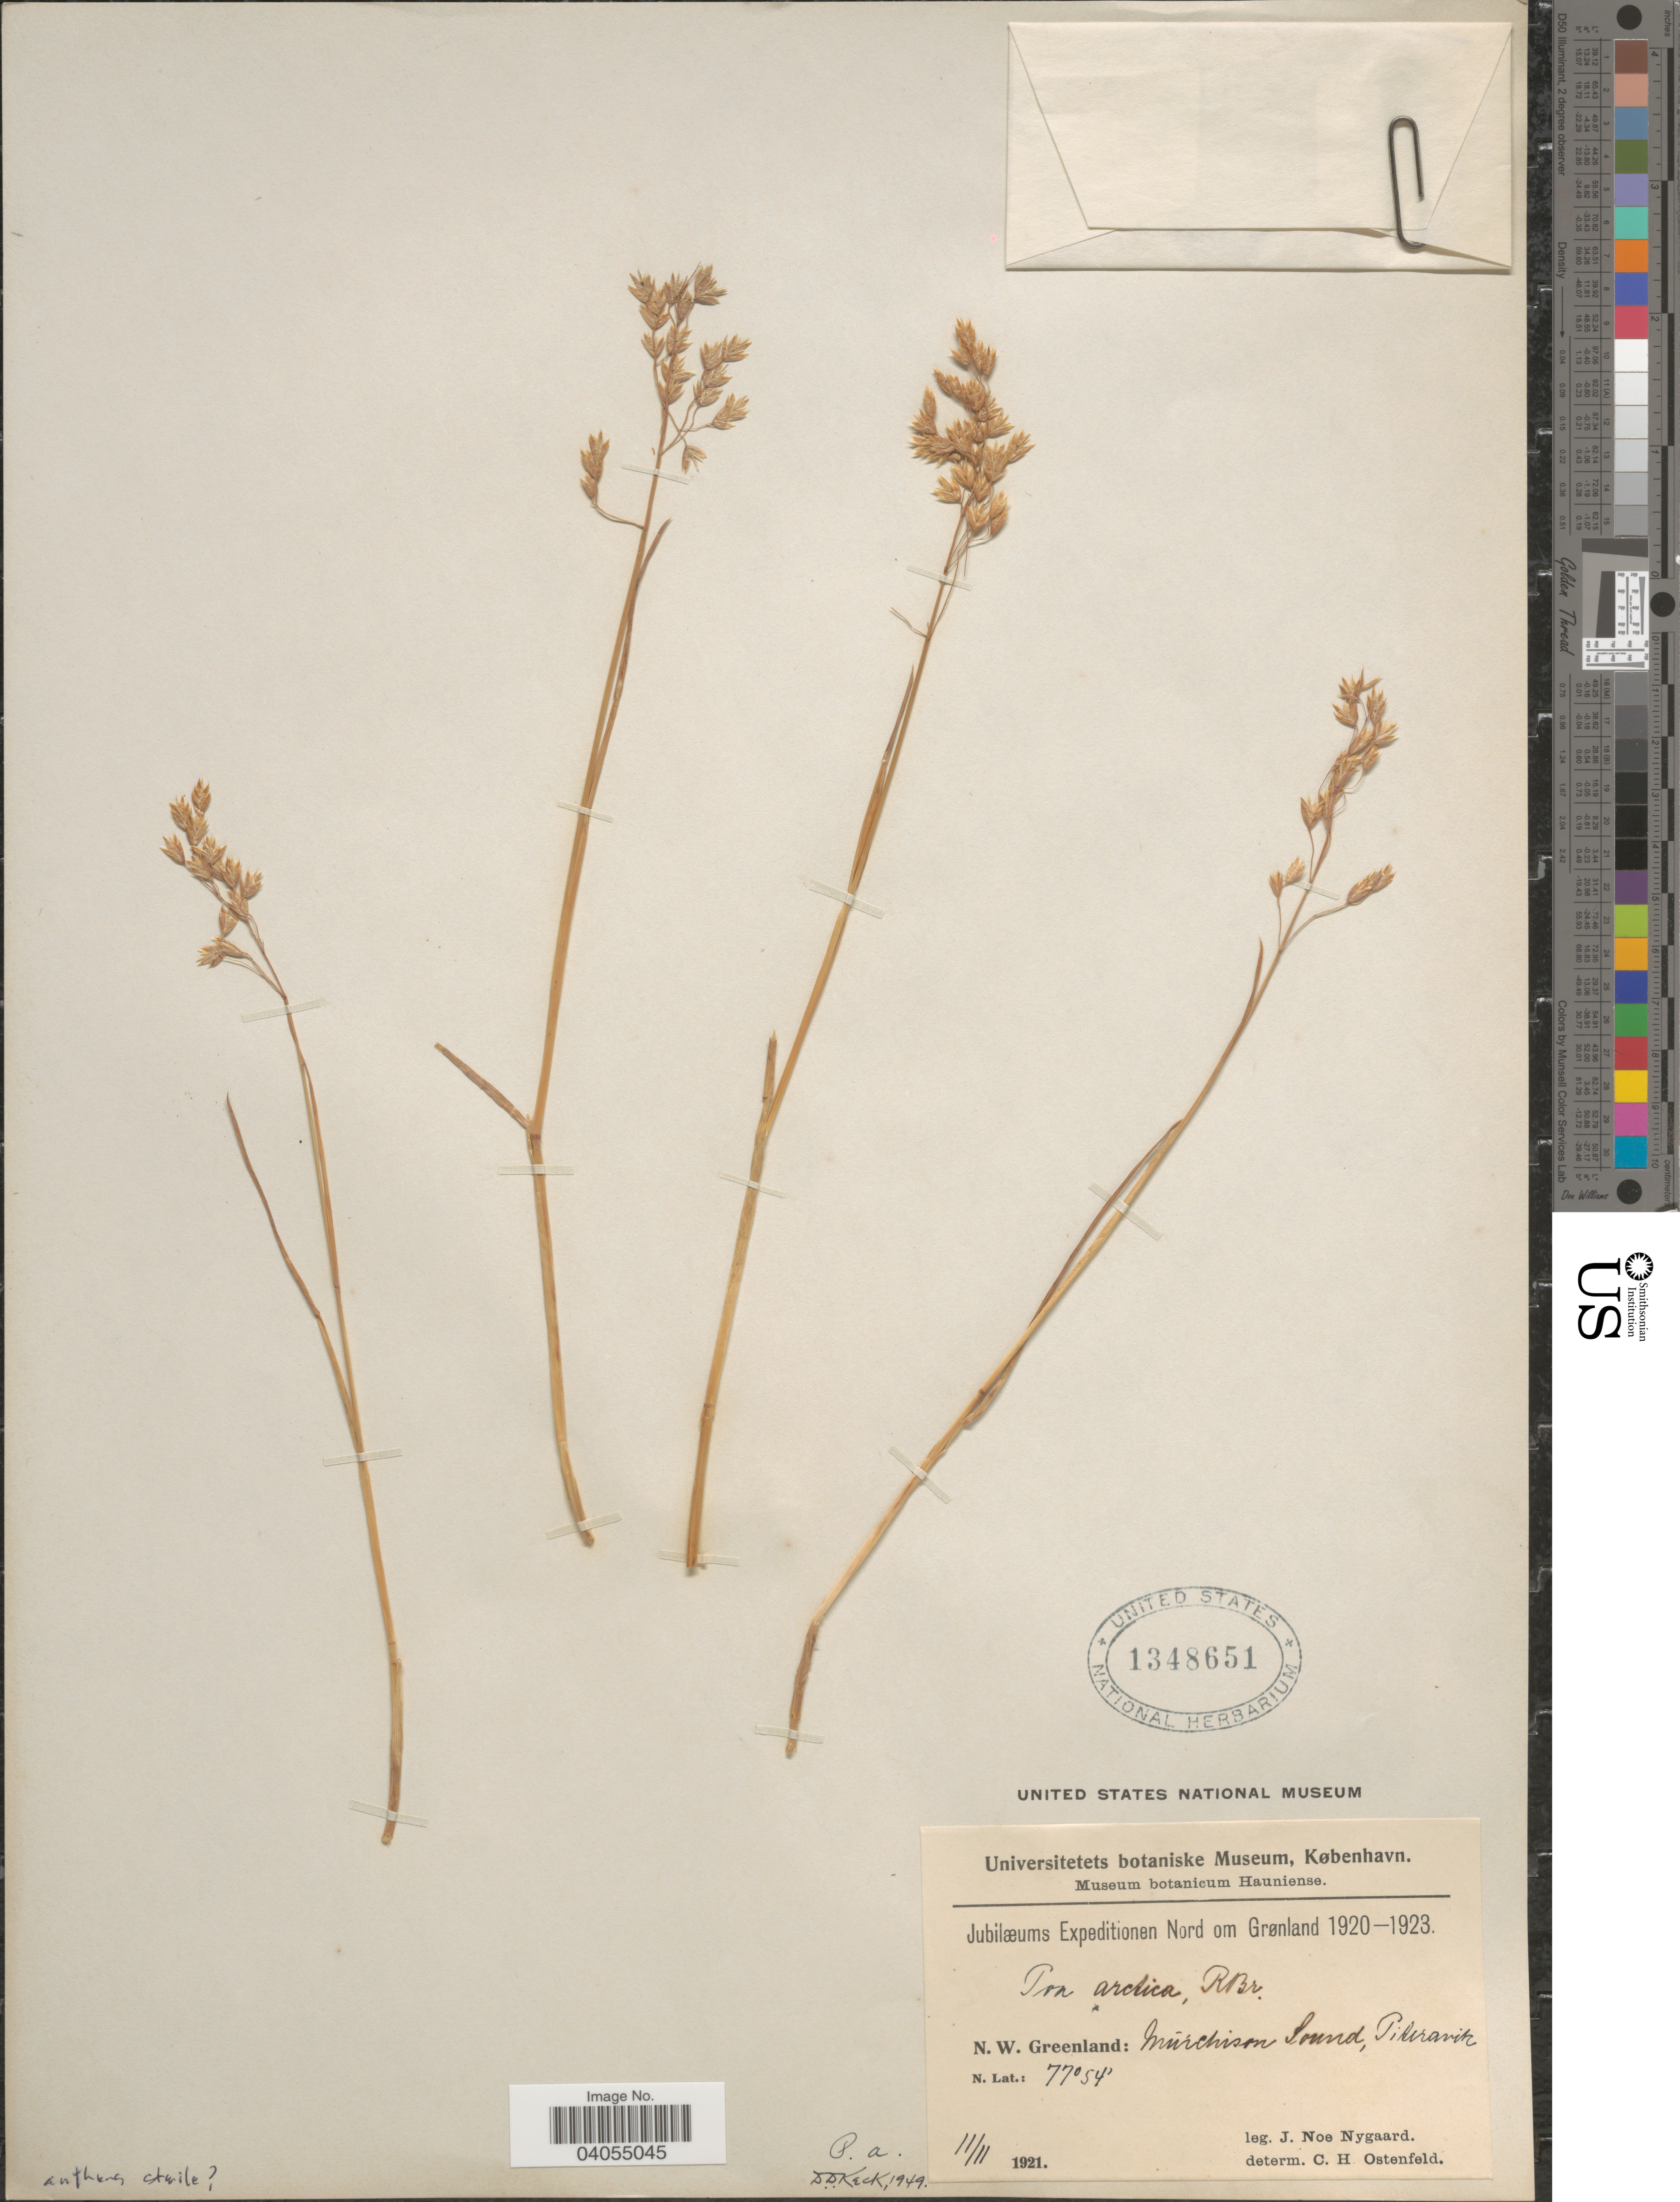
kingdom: Plantae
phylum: Tracheophyta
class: Liliopsida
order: Poales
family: Poaceae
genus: Poa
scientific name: Poa arctica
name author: R. Br.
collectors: J. Nygaard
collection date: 1921-11-11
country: Greenland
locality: Nord om Grønland. N.W. Greenland: Múrchison Sound, Tileravitz.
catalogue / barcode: US 1348651